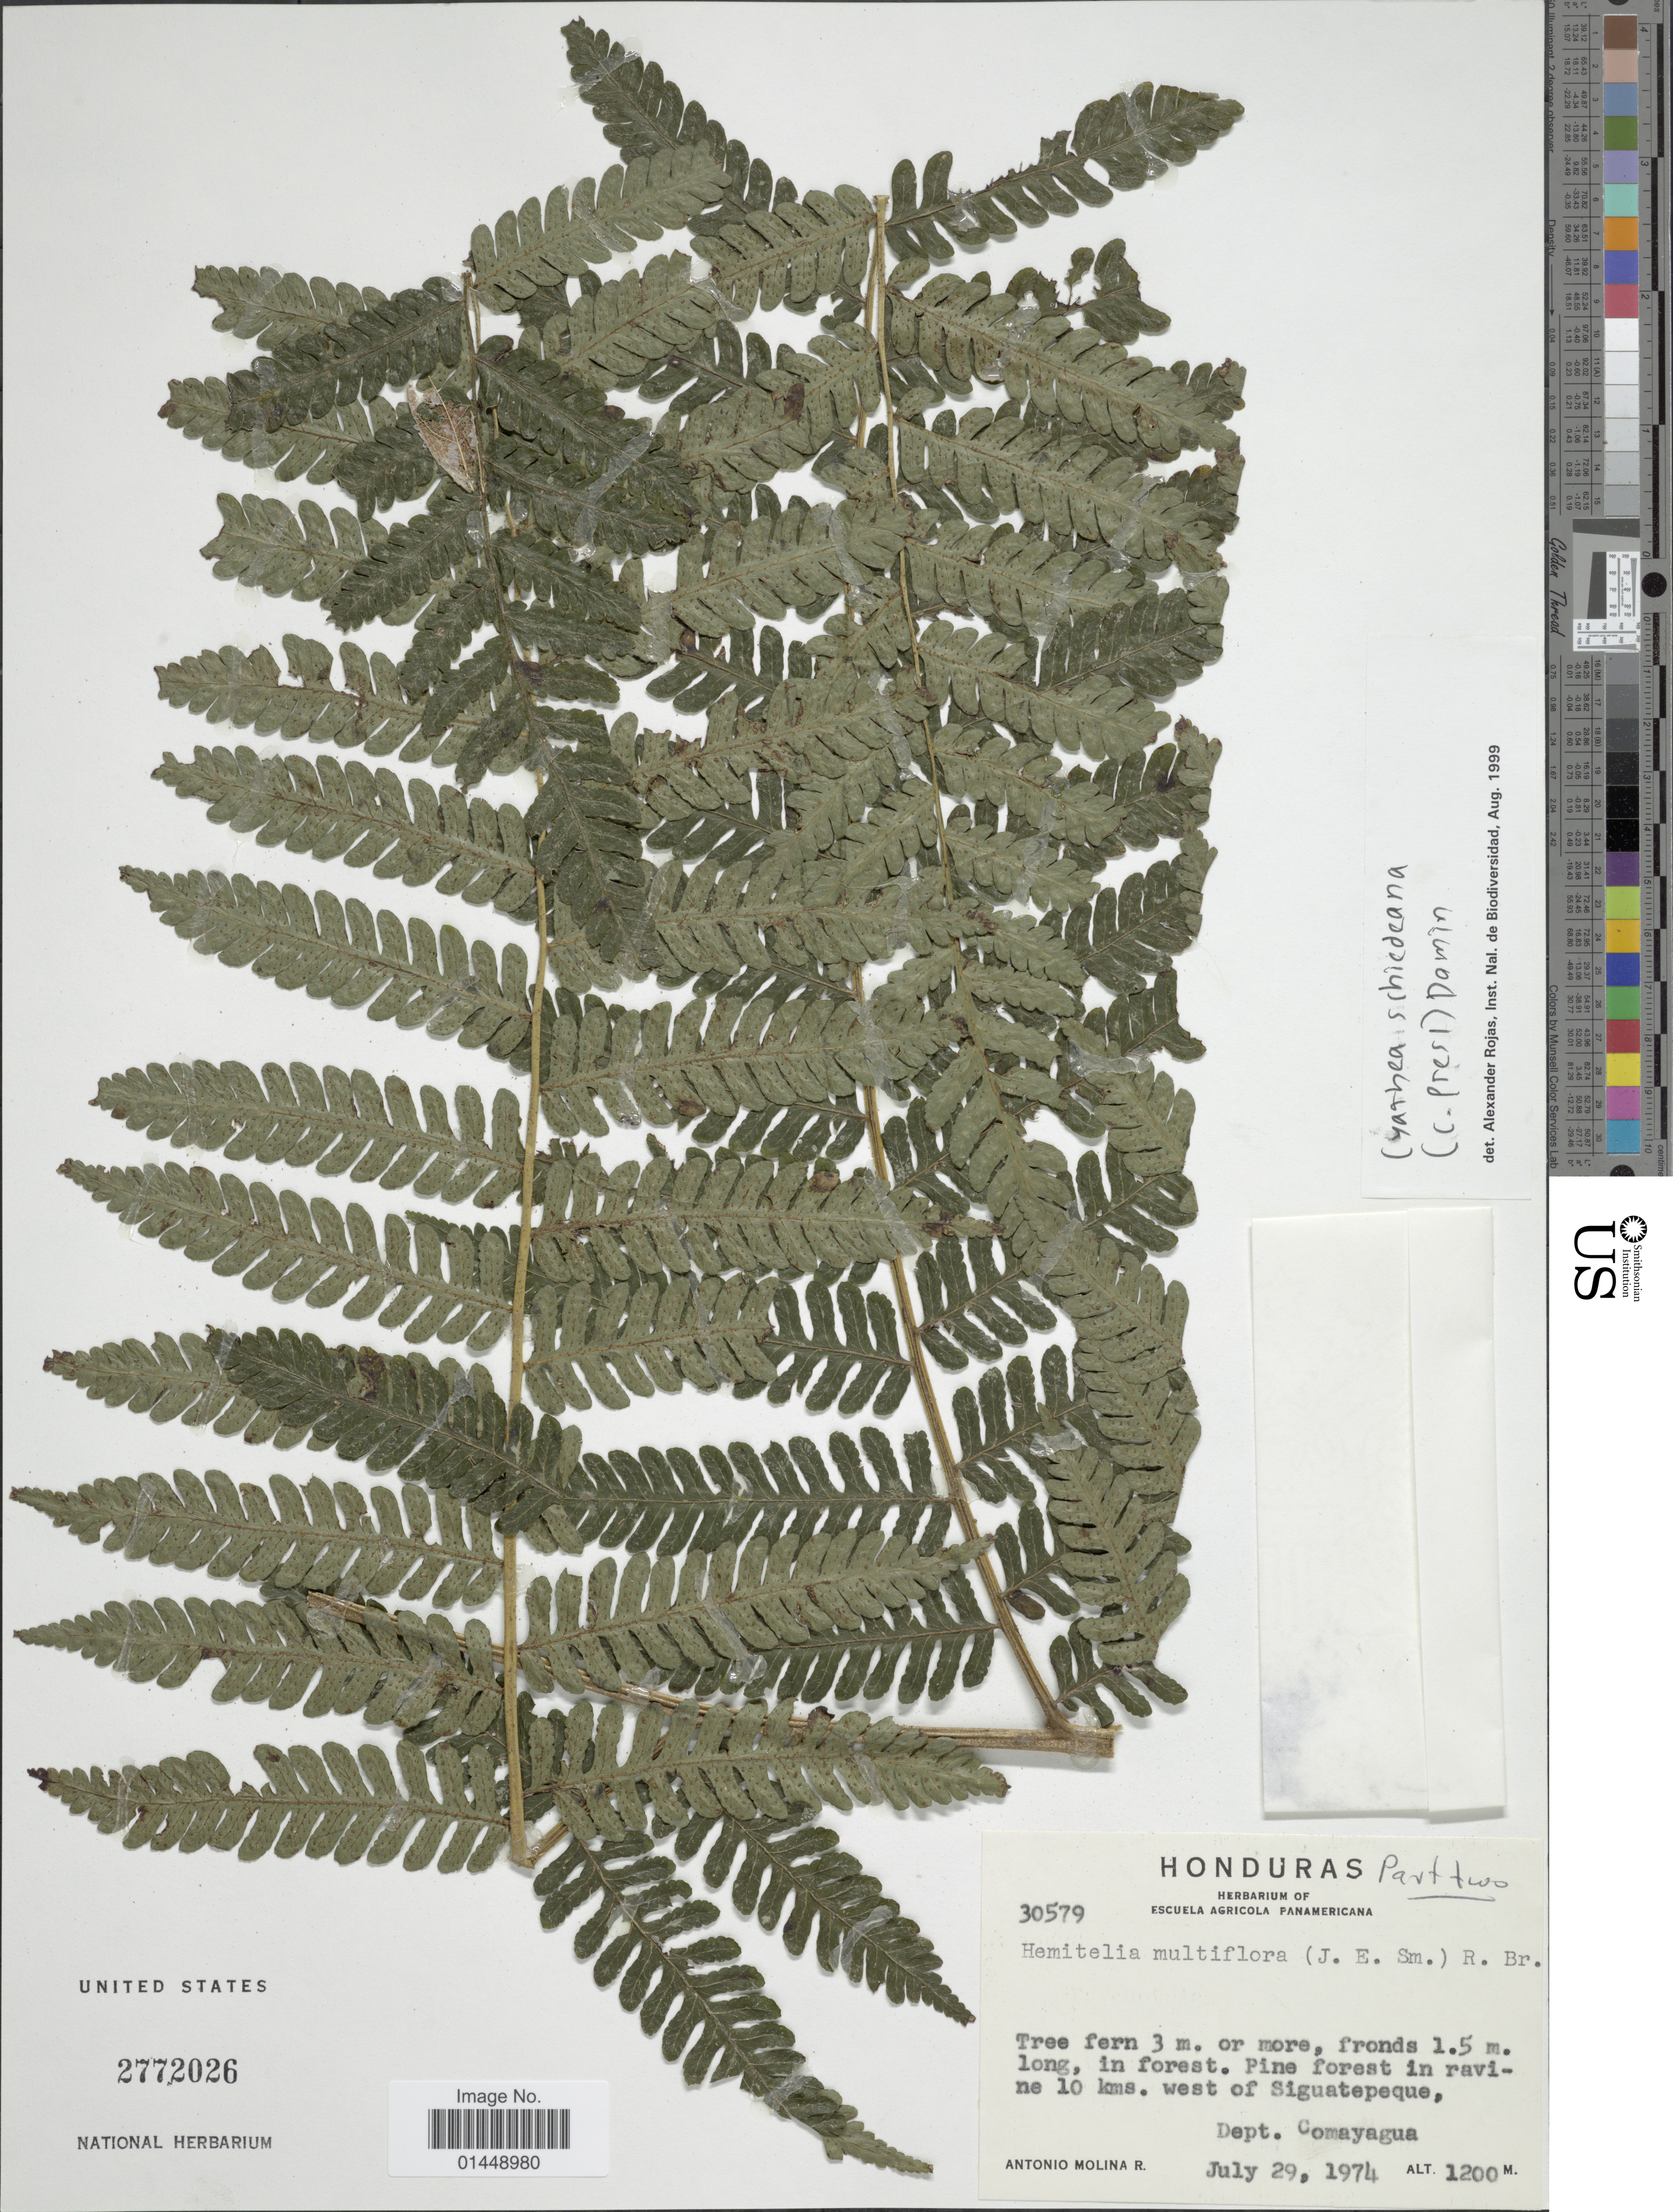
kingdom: Plantae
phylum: Tracheophyta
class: Polypodiopsida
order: Cyatheales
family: Cyatheaceae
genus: Cyathea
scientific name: Cyathea multiflora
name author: Sm.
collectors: A. Molina R.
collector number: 30579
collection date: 1974-07-29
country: Honduras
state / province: Comayagua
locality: Pine forest in ravine 10 kms. west of Siguatepeque, Dept. Comayagua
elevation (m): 1200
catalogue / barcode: US 2772026